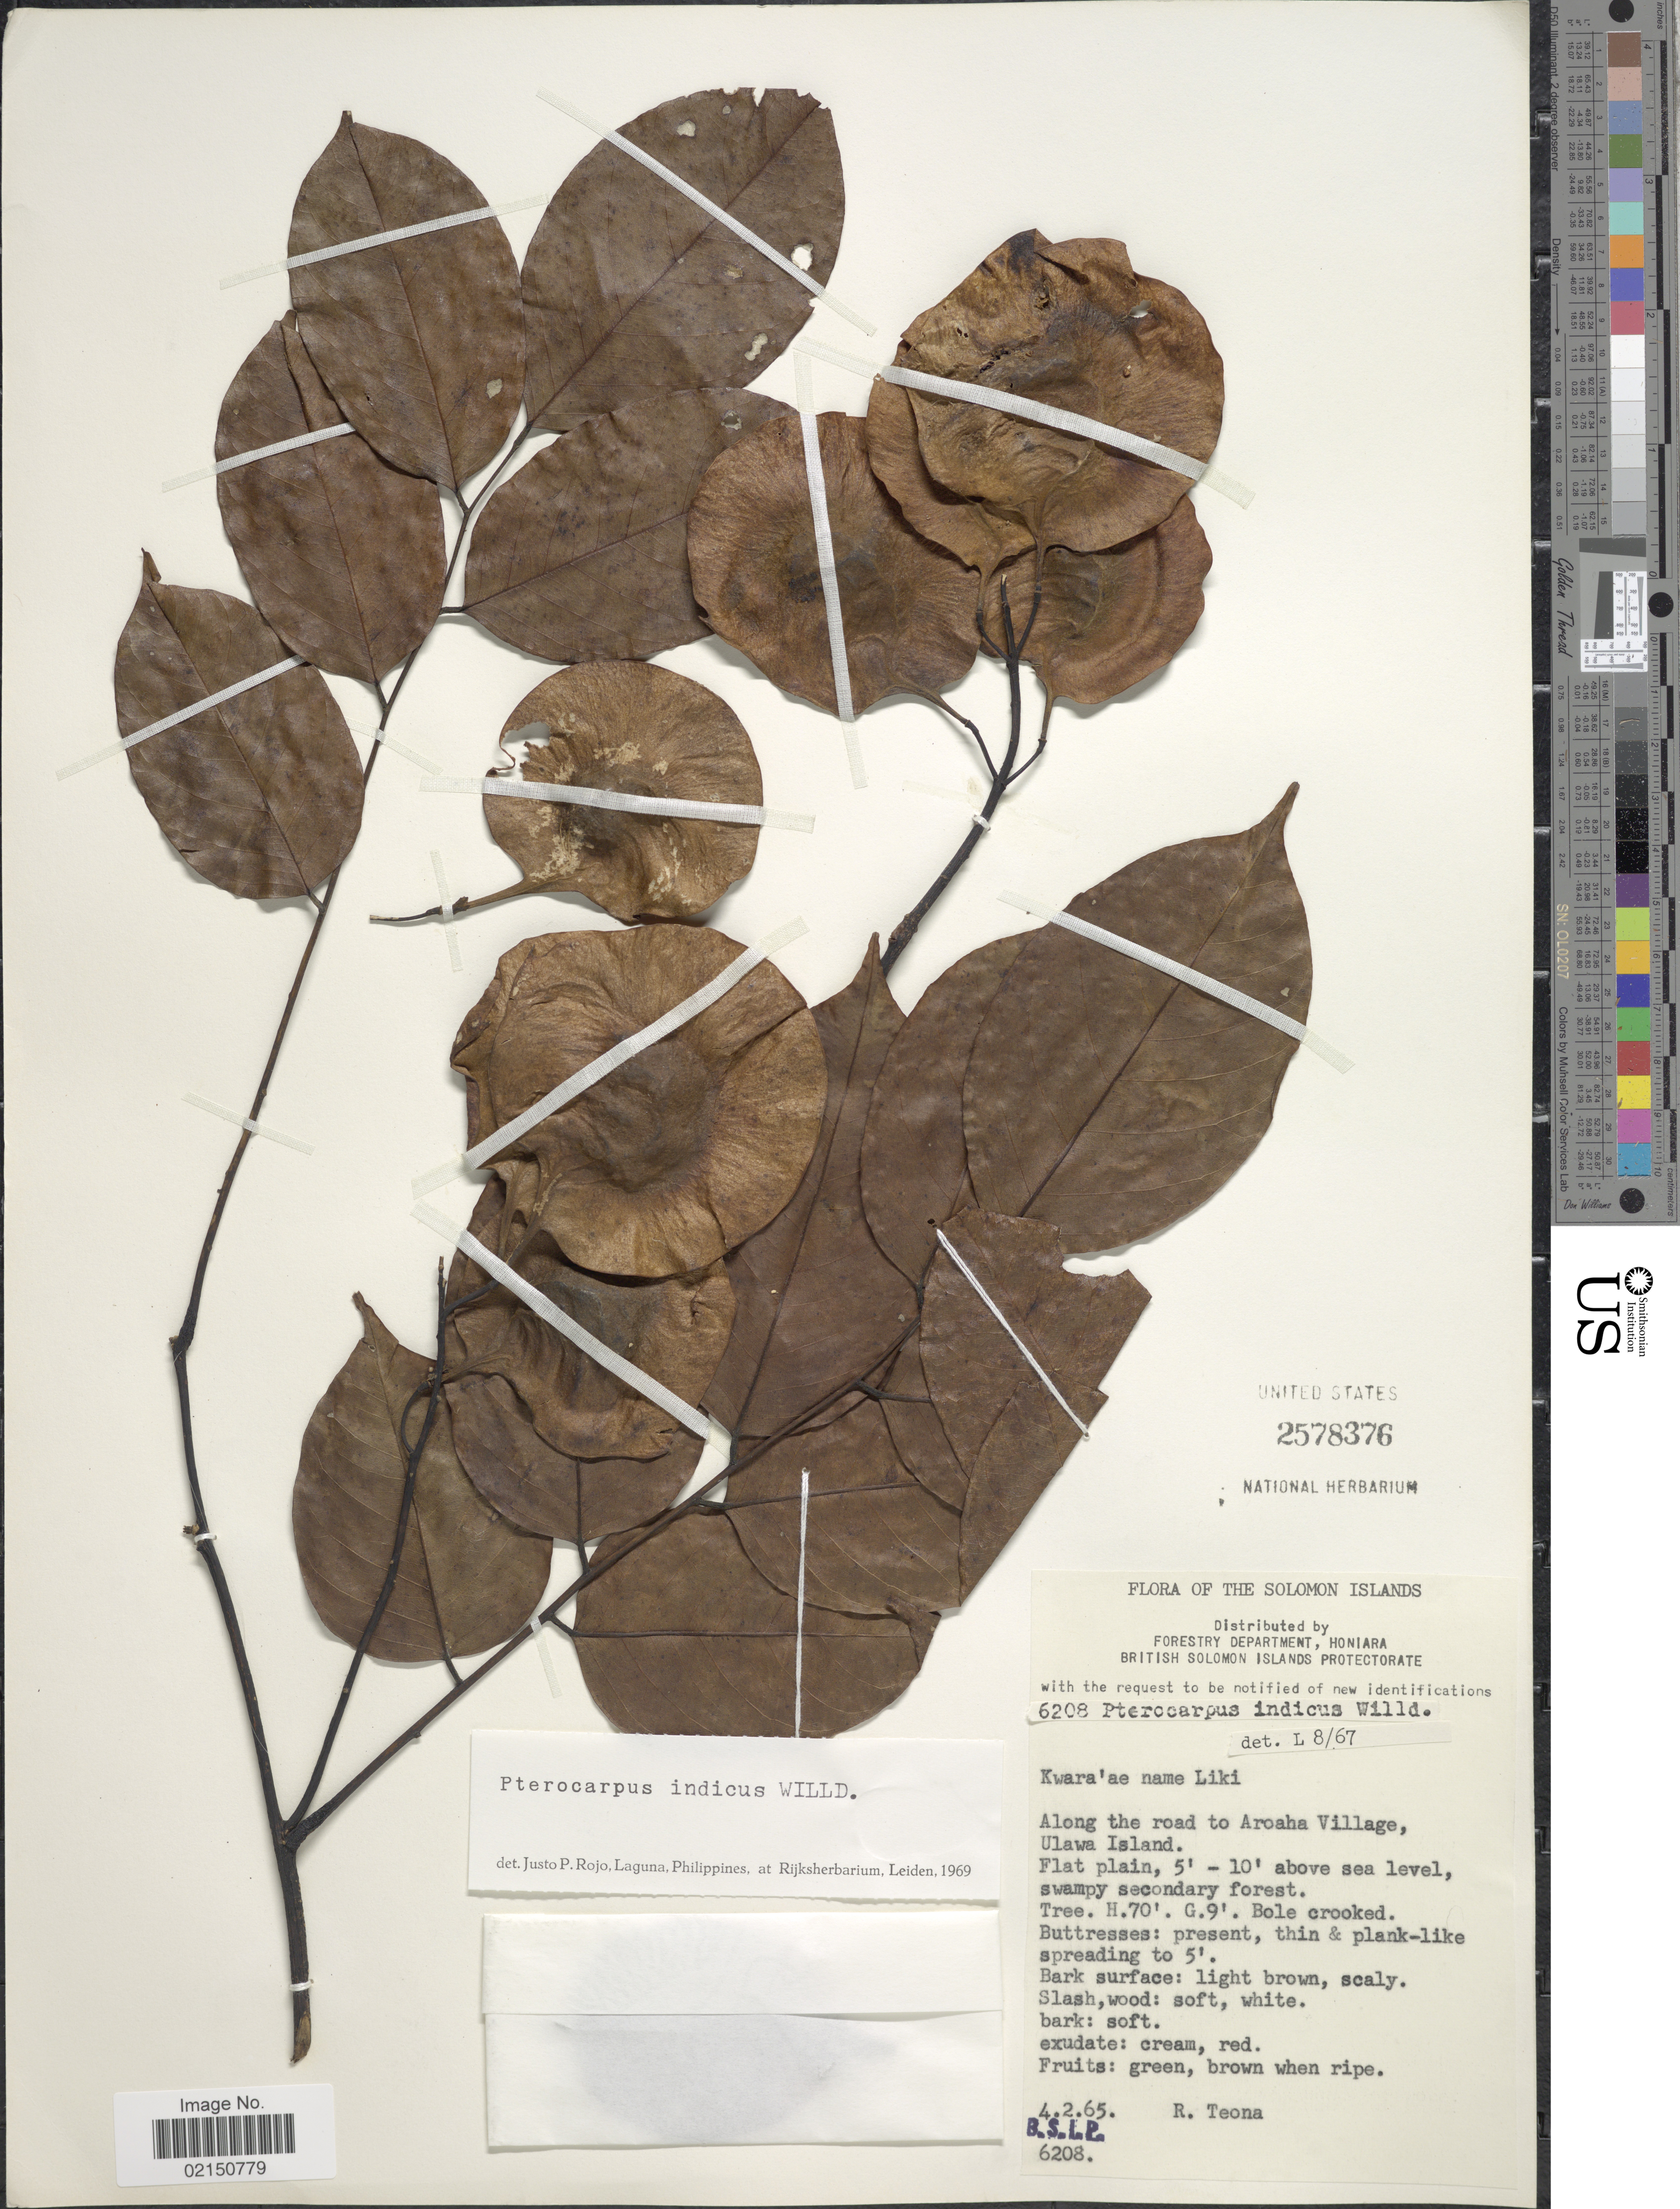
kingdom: Plantae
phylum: Tracheophyta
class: Magnoliopsida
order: Fabales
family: Fabaceae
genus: Pterocarpus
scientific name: Pterocarpus indicus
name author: Willd.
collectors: R. Teona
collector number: B.S.I.P.6208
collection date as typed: Transcribed d/m/y: 4/2/65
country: Solomon Islands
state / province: Solomon Islands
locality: Along the road to Aroaha Village, Ulawa Island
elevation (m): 2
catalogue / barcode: US 2578376